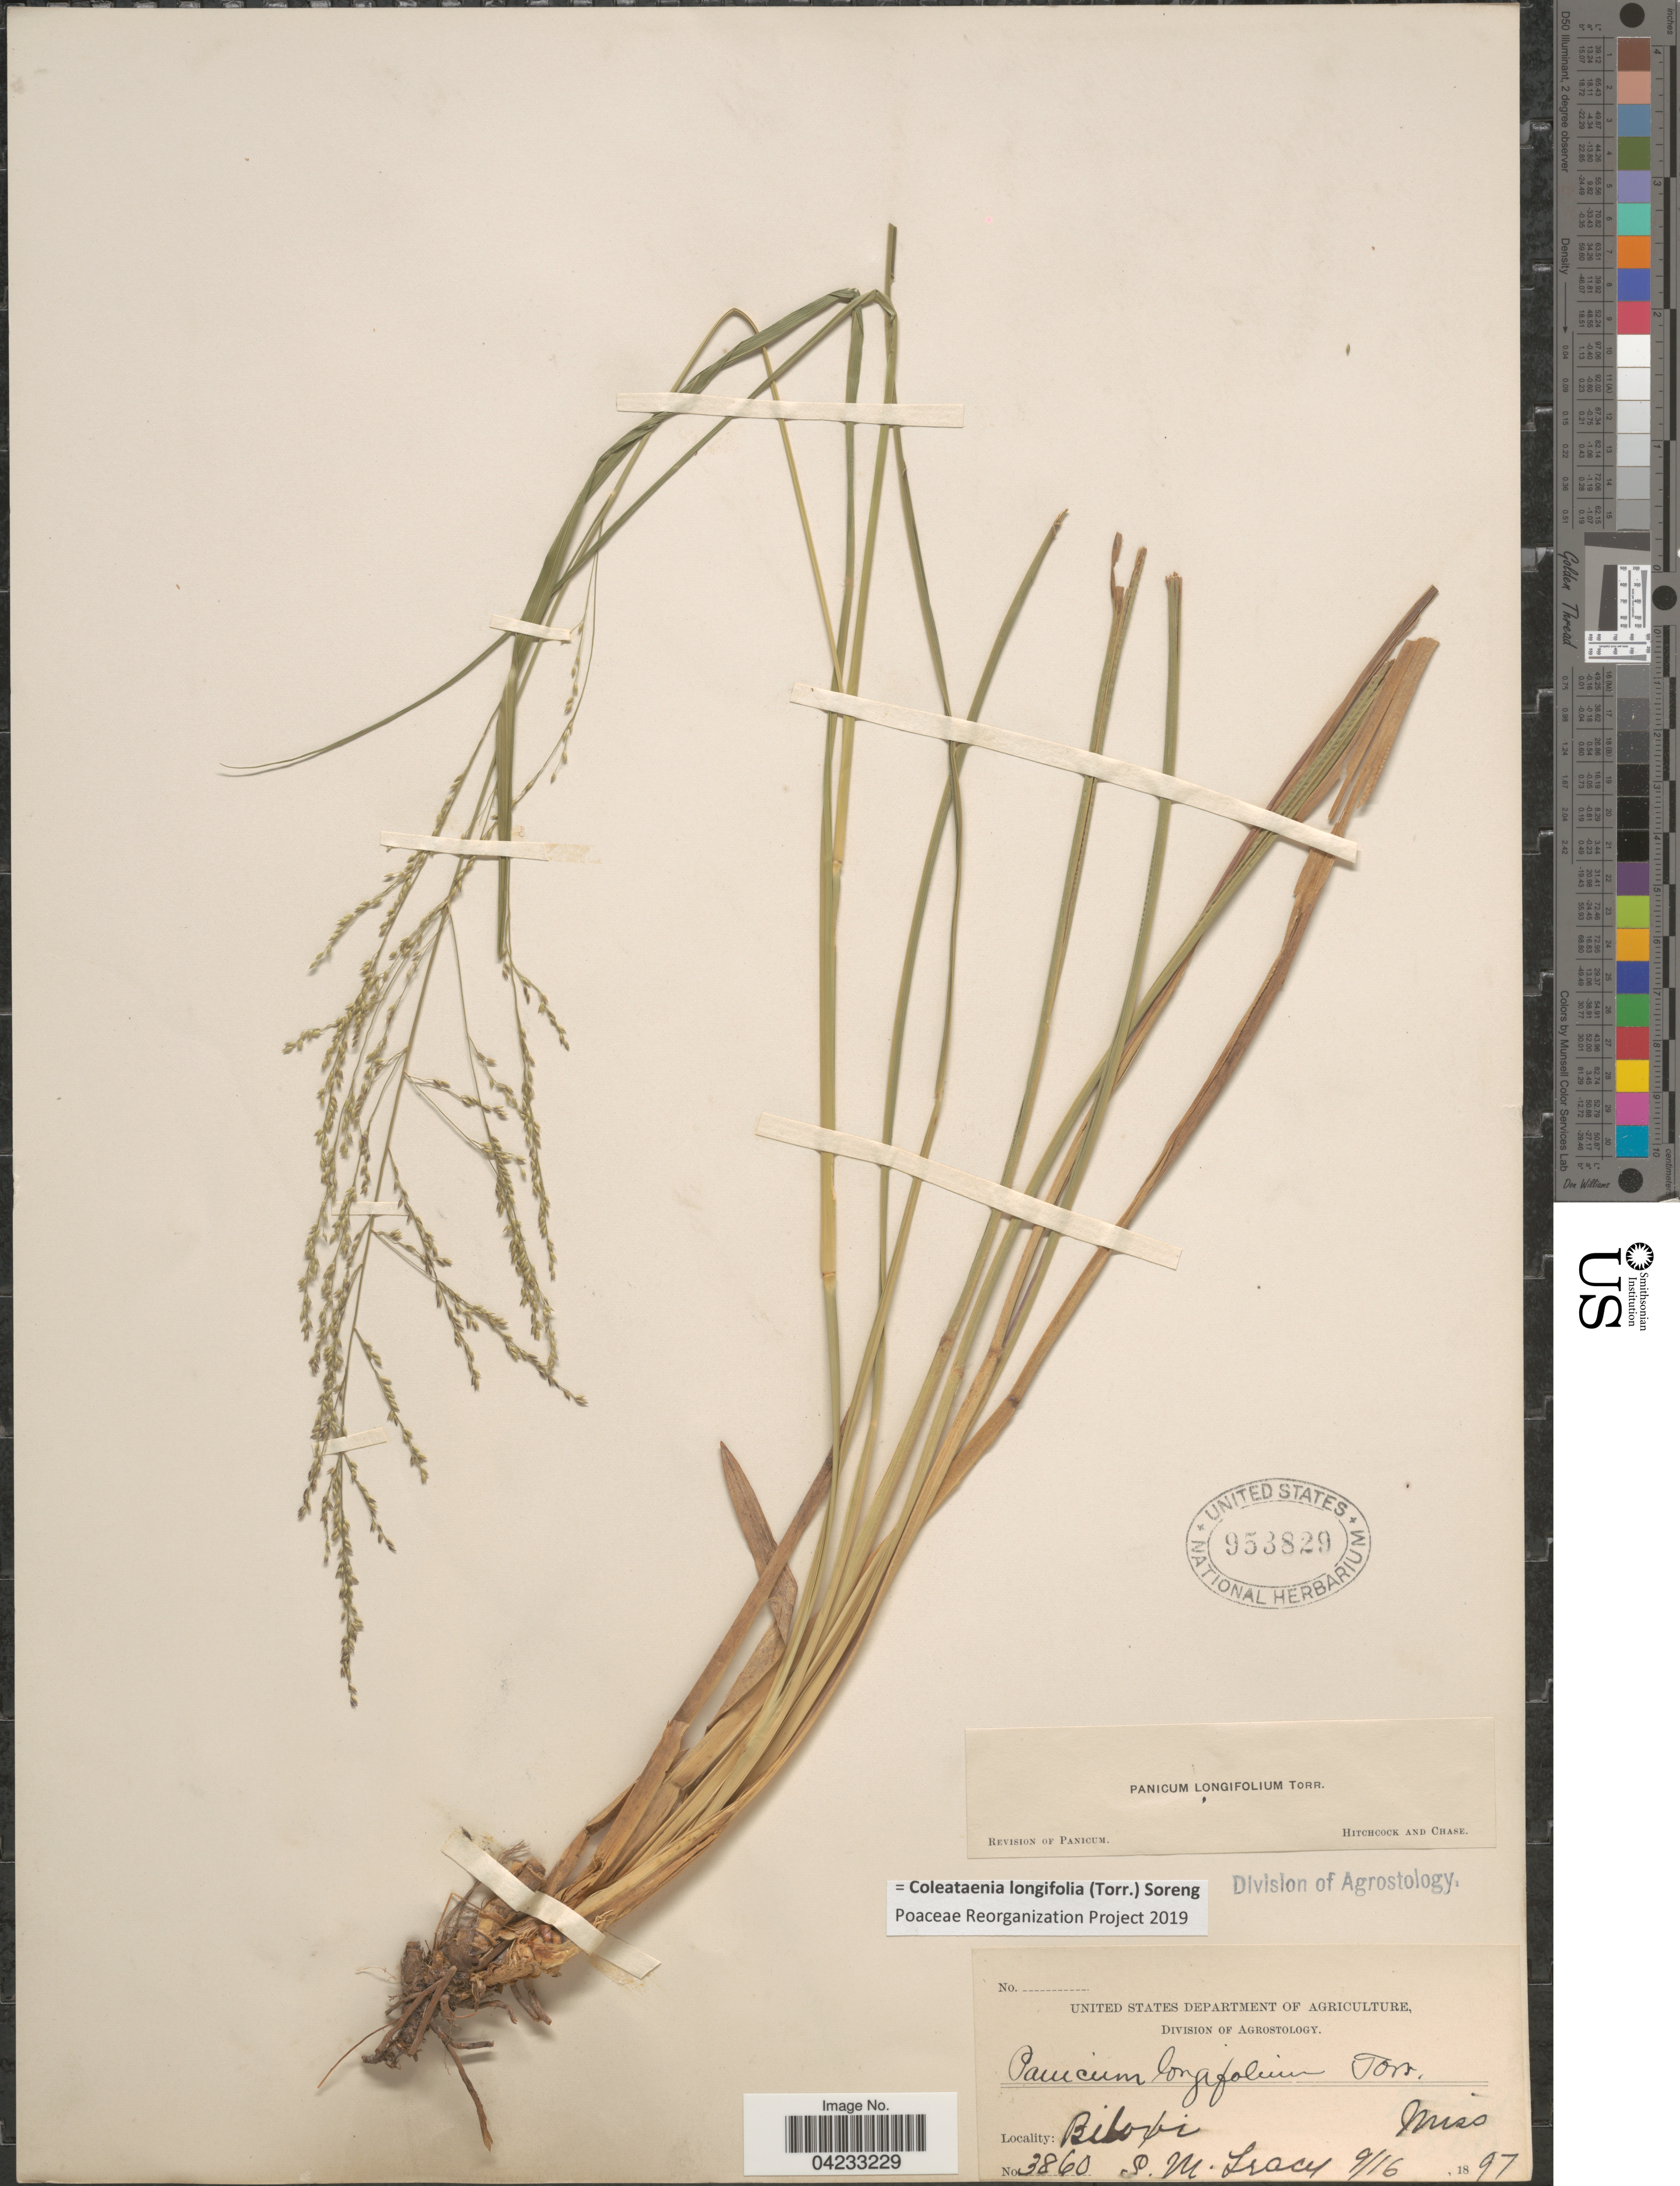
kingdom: Plantae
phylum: Tracheophyta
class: Liliopsida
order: Poales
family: Poaceae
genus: Coleataenia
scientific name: Coleataenia longifolia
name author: (Torr.) Soreng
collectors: S. M. Tracy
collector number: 3860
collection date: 1897-09-16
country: United States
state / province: Mississippi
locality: Biloxi.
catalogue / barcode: US 953829